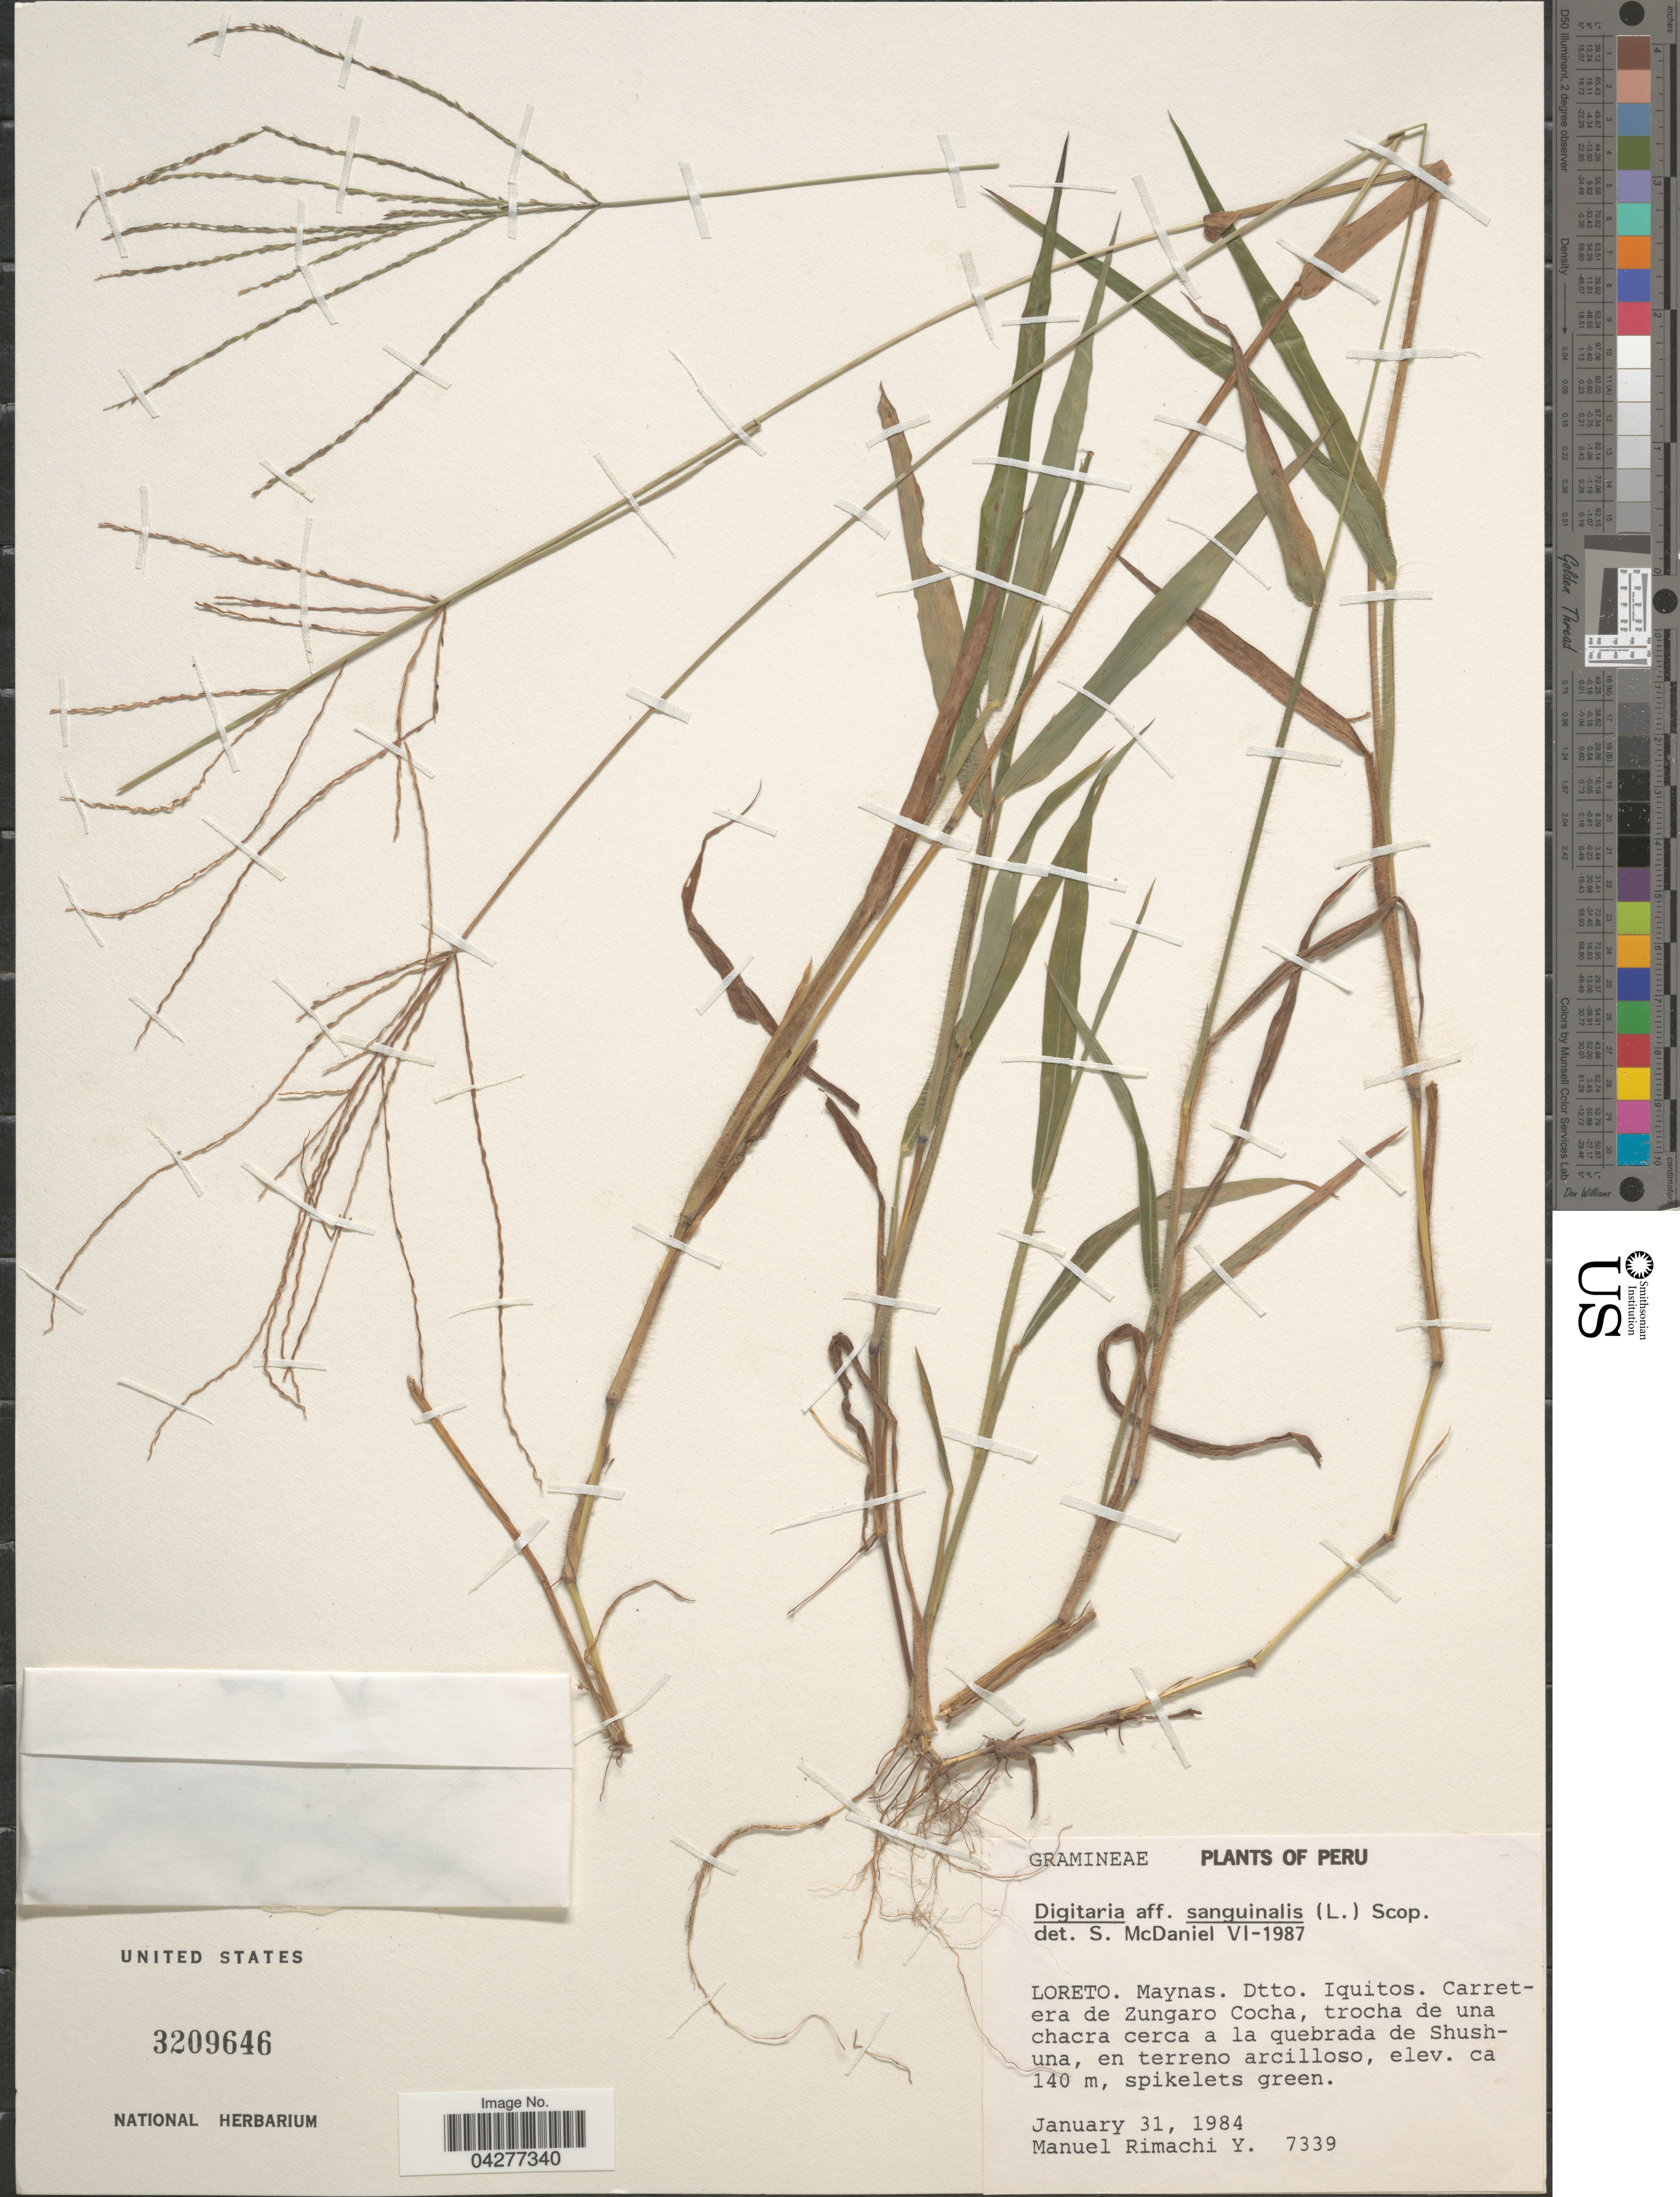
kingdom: Plantae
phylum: Tracheophyta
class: Liliopsida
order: Poales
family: Poaceae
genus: Digitaria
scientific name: Digitaria sanguinalis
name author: (L.) Scop.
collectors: M. Rimachi Y.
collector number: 7339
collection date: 1984-01-31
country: Peru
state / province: Loreto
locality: Maynas. Dtto. Iquitos. Carretera de Zungaro Cocha, trocha de una chacra cerca a la quebrada de Shushuna, en terreno arcilloso.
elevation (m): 140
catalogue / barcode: US 3209646